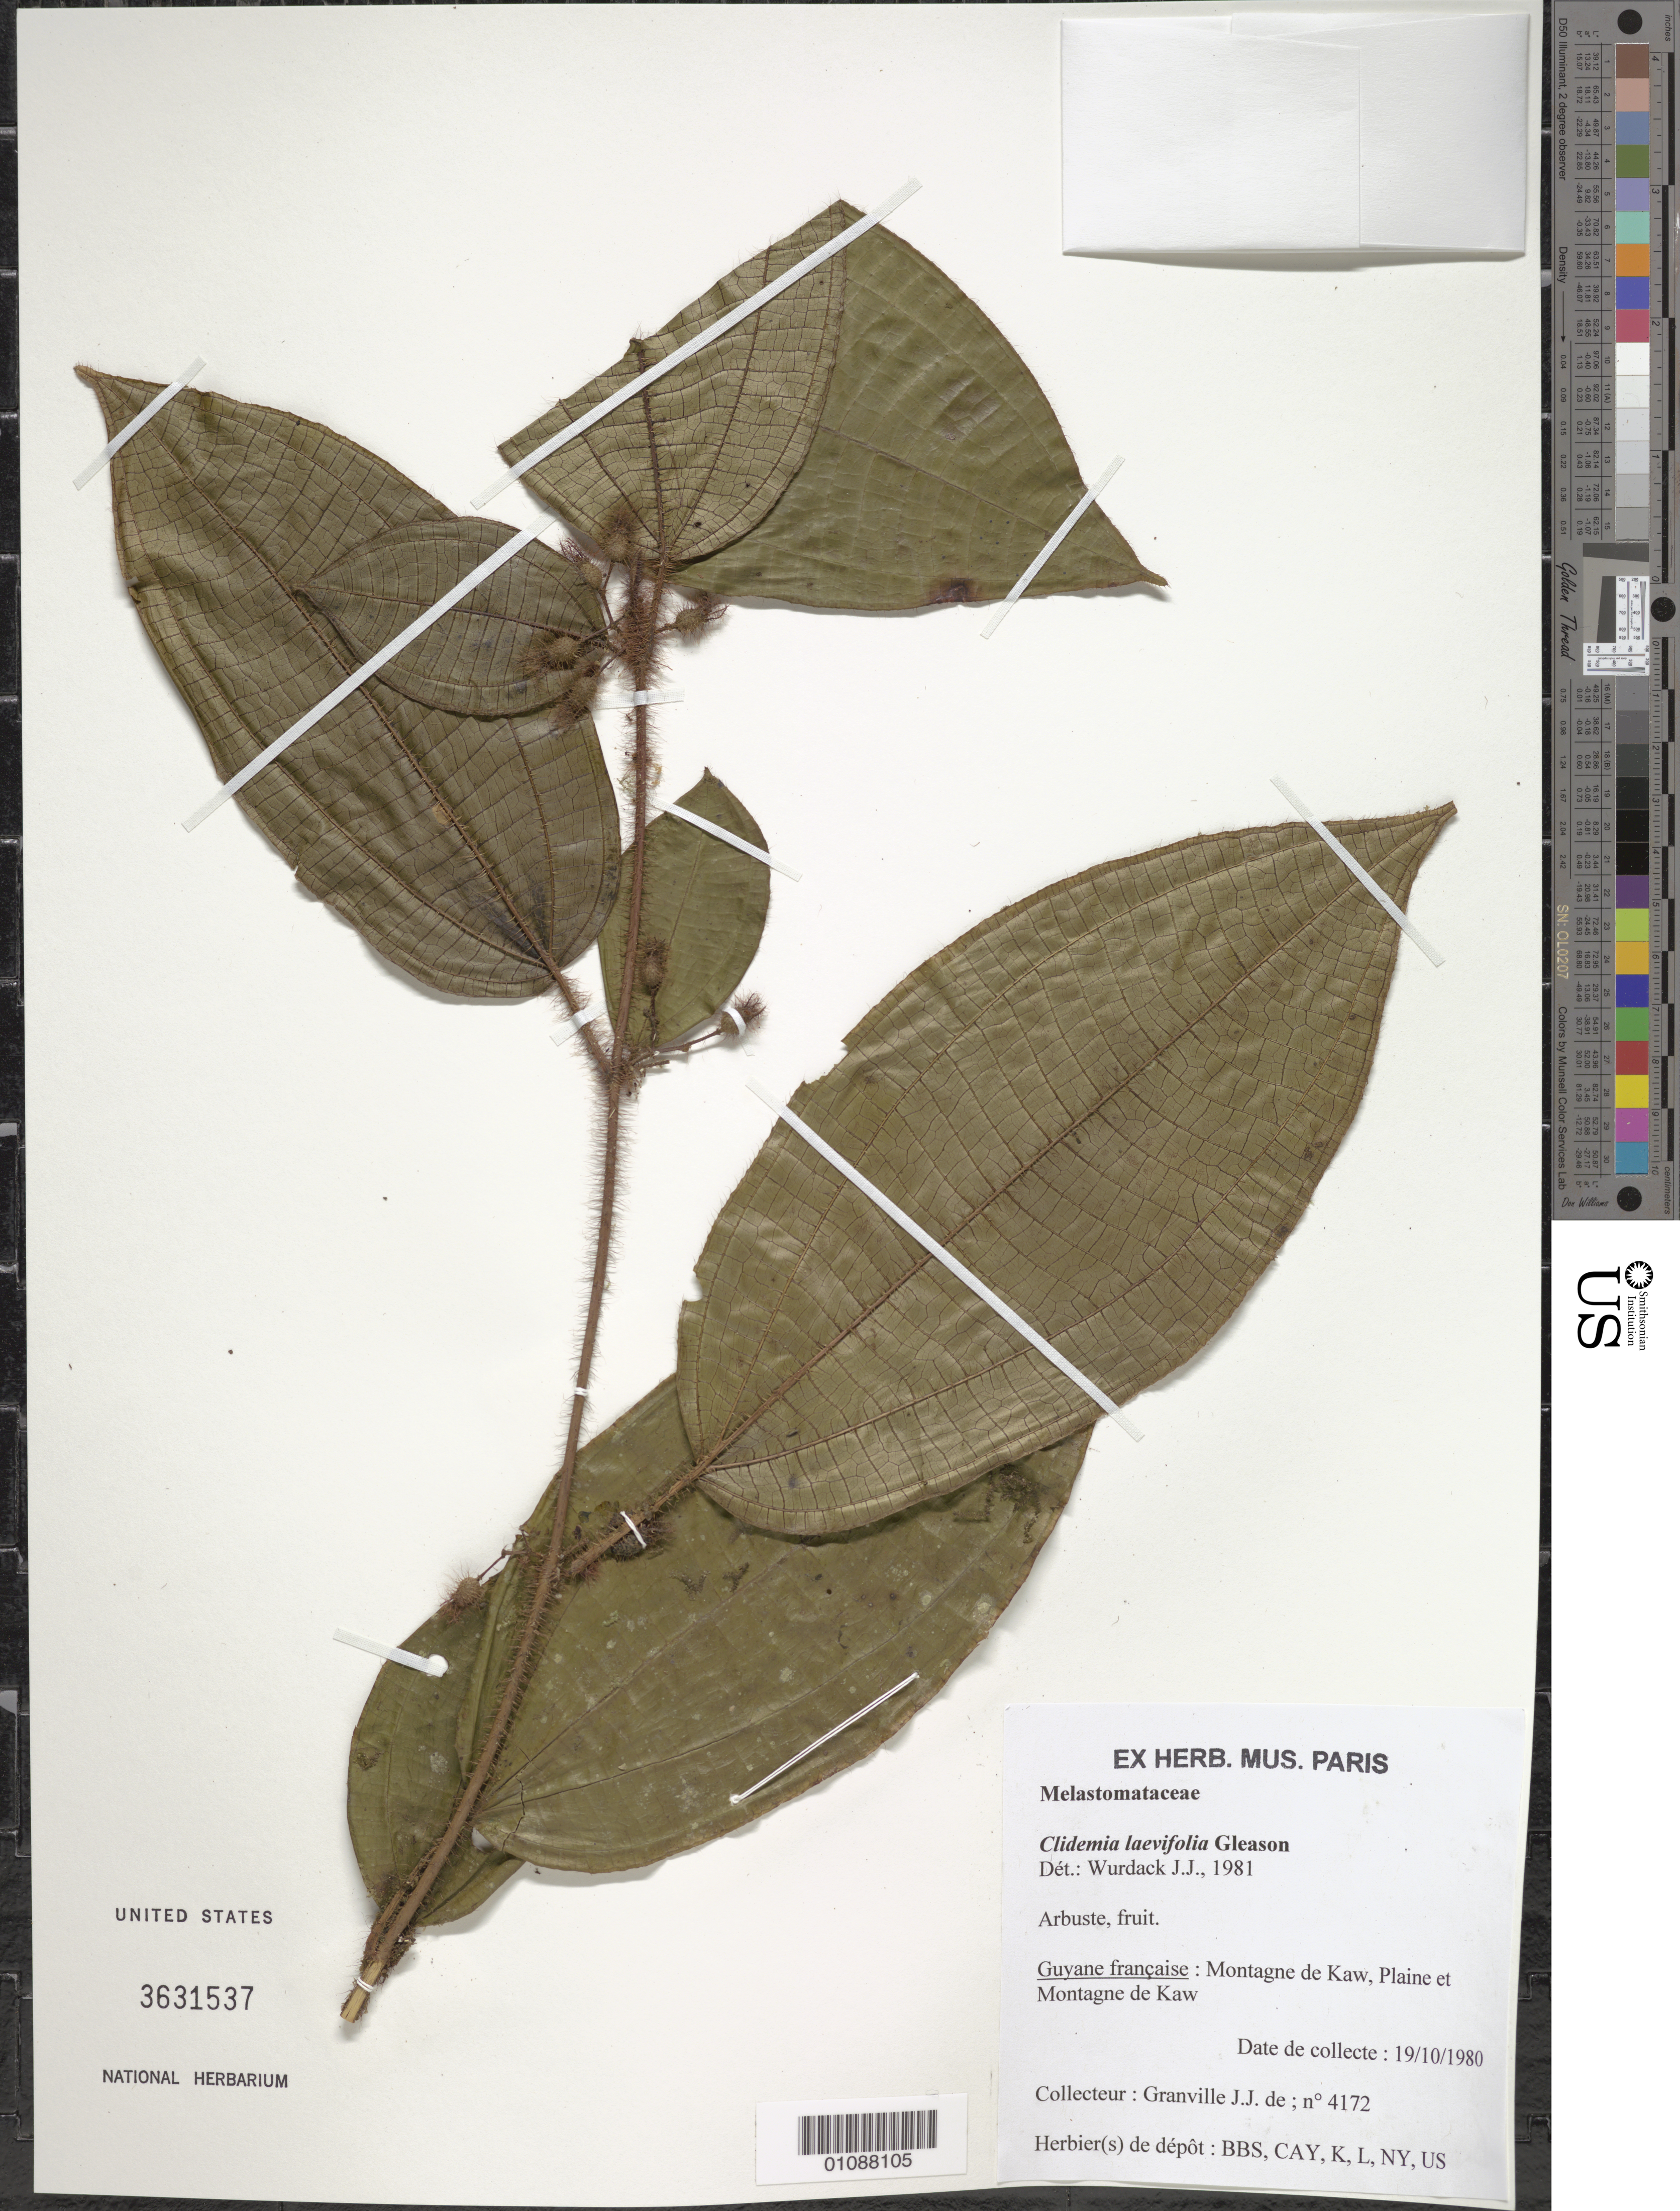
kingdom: Plantae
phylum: Tracheophyta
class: Magnoliopsida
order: Myrtales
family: Melastomataceae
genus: Clidemia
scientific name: Clidemia laevifolia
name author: Gleason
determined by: Wurdack, John J., (US), US (UNITED STATES)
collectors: J.-J. de Granville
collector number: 4172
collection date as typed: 19-Oct-80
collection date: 1980-10-19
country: French Guiana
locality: Montagne de Kaw, Plaine et Montagne de Kaw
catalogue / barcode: US 3631537